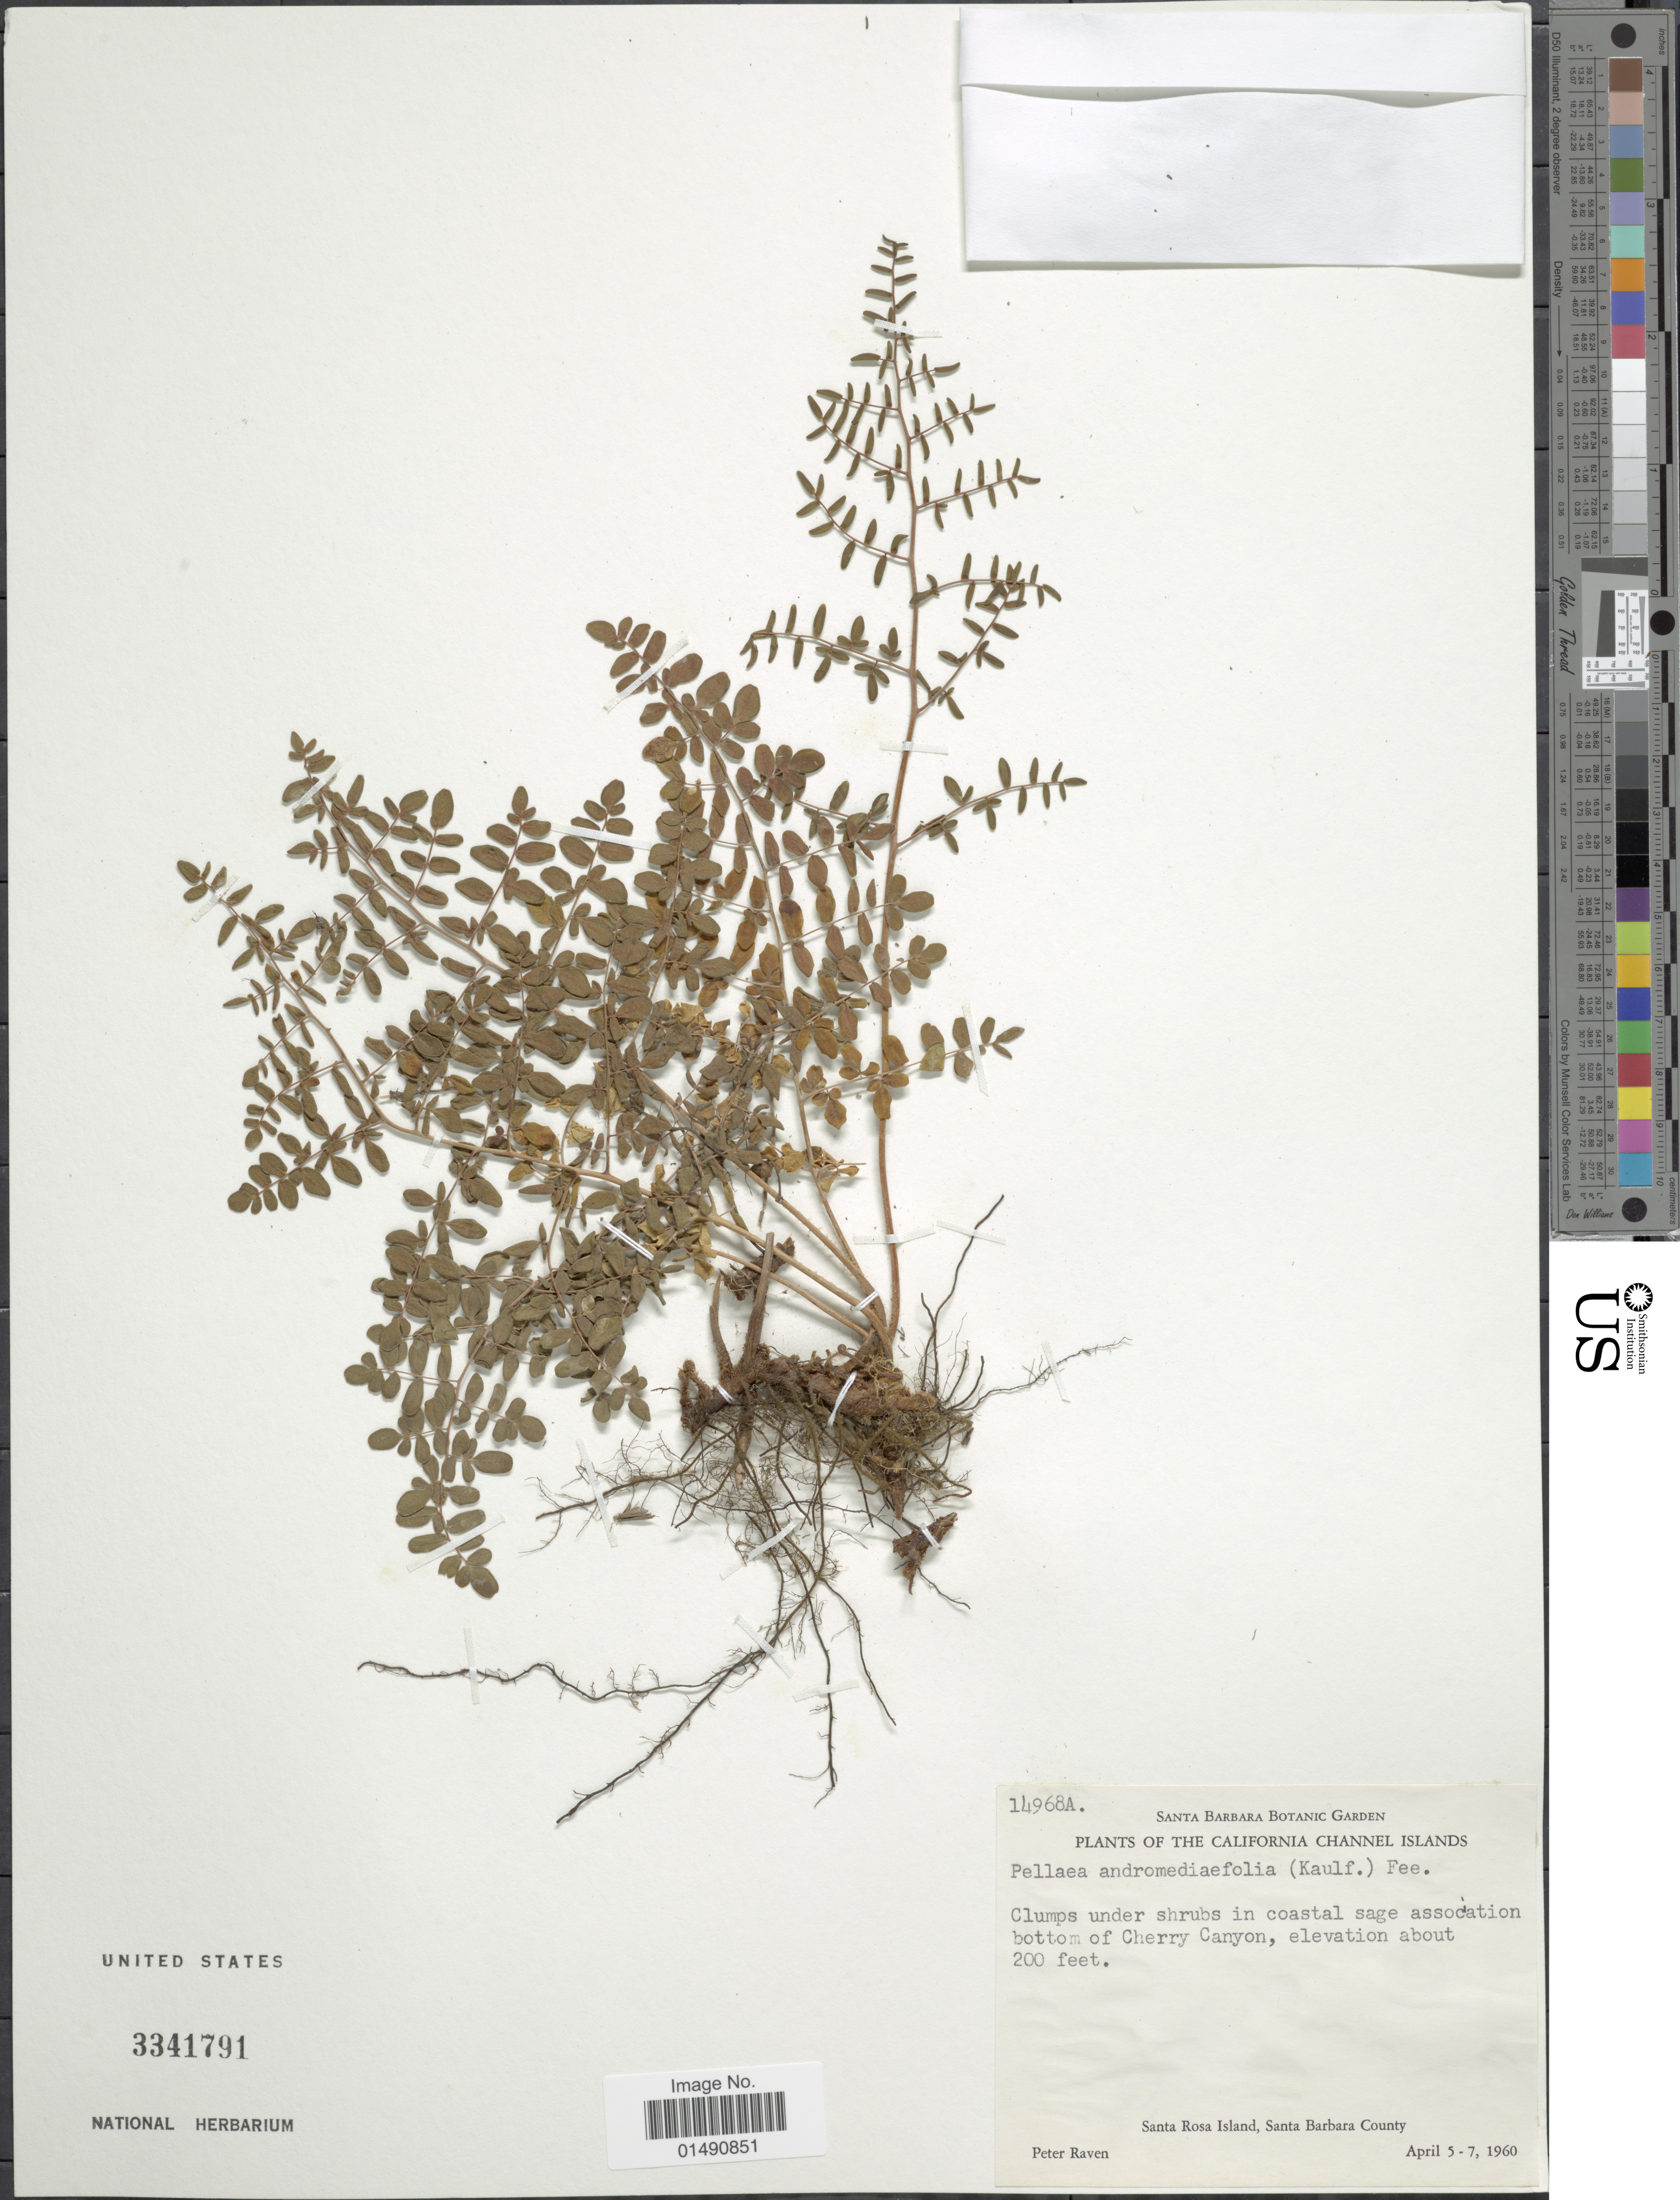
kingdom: Plantae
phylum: Tracheophyta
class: Polypodiopsida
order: Polypodiales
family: Pteridaceae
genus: Pellaea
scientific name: Pellaea andromedifolia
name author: (Kaulf.) Fée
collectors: P. Raven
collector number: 14968A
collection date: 1960-04-05/1960-04-07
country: United States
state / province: California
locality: Clumps under shrubs in coastal sage assocation bottom of Cherry Canyon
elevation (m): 61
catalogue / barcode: US 3341791